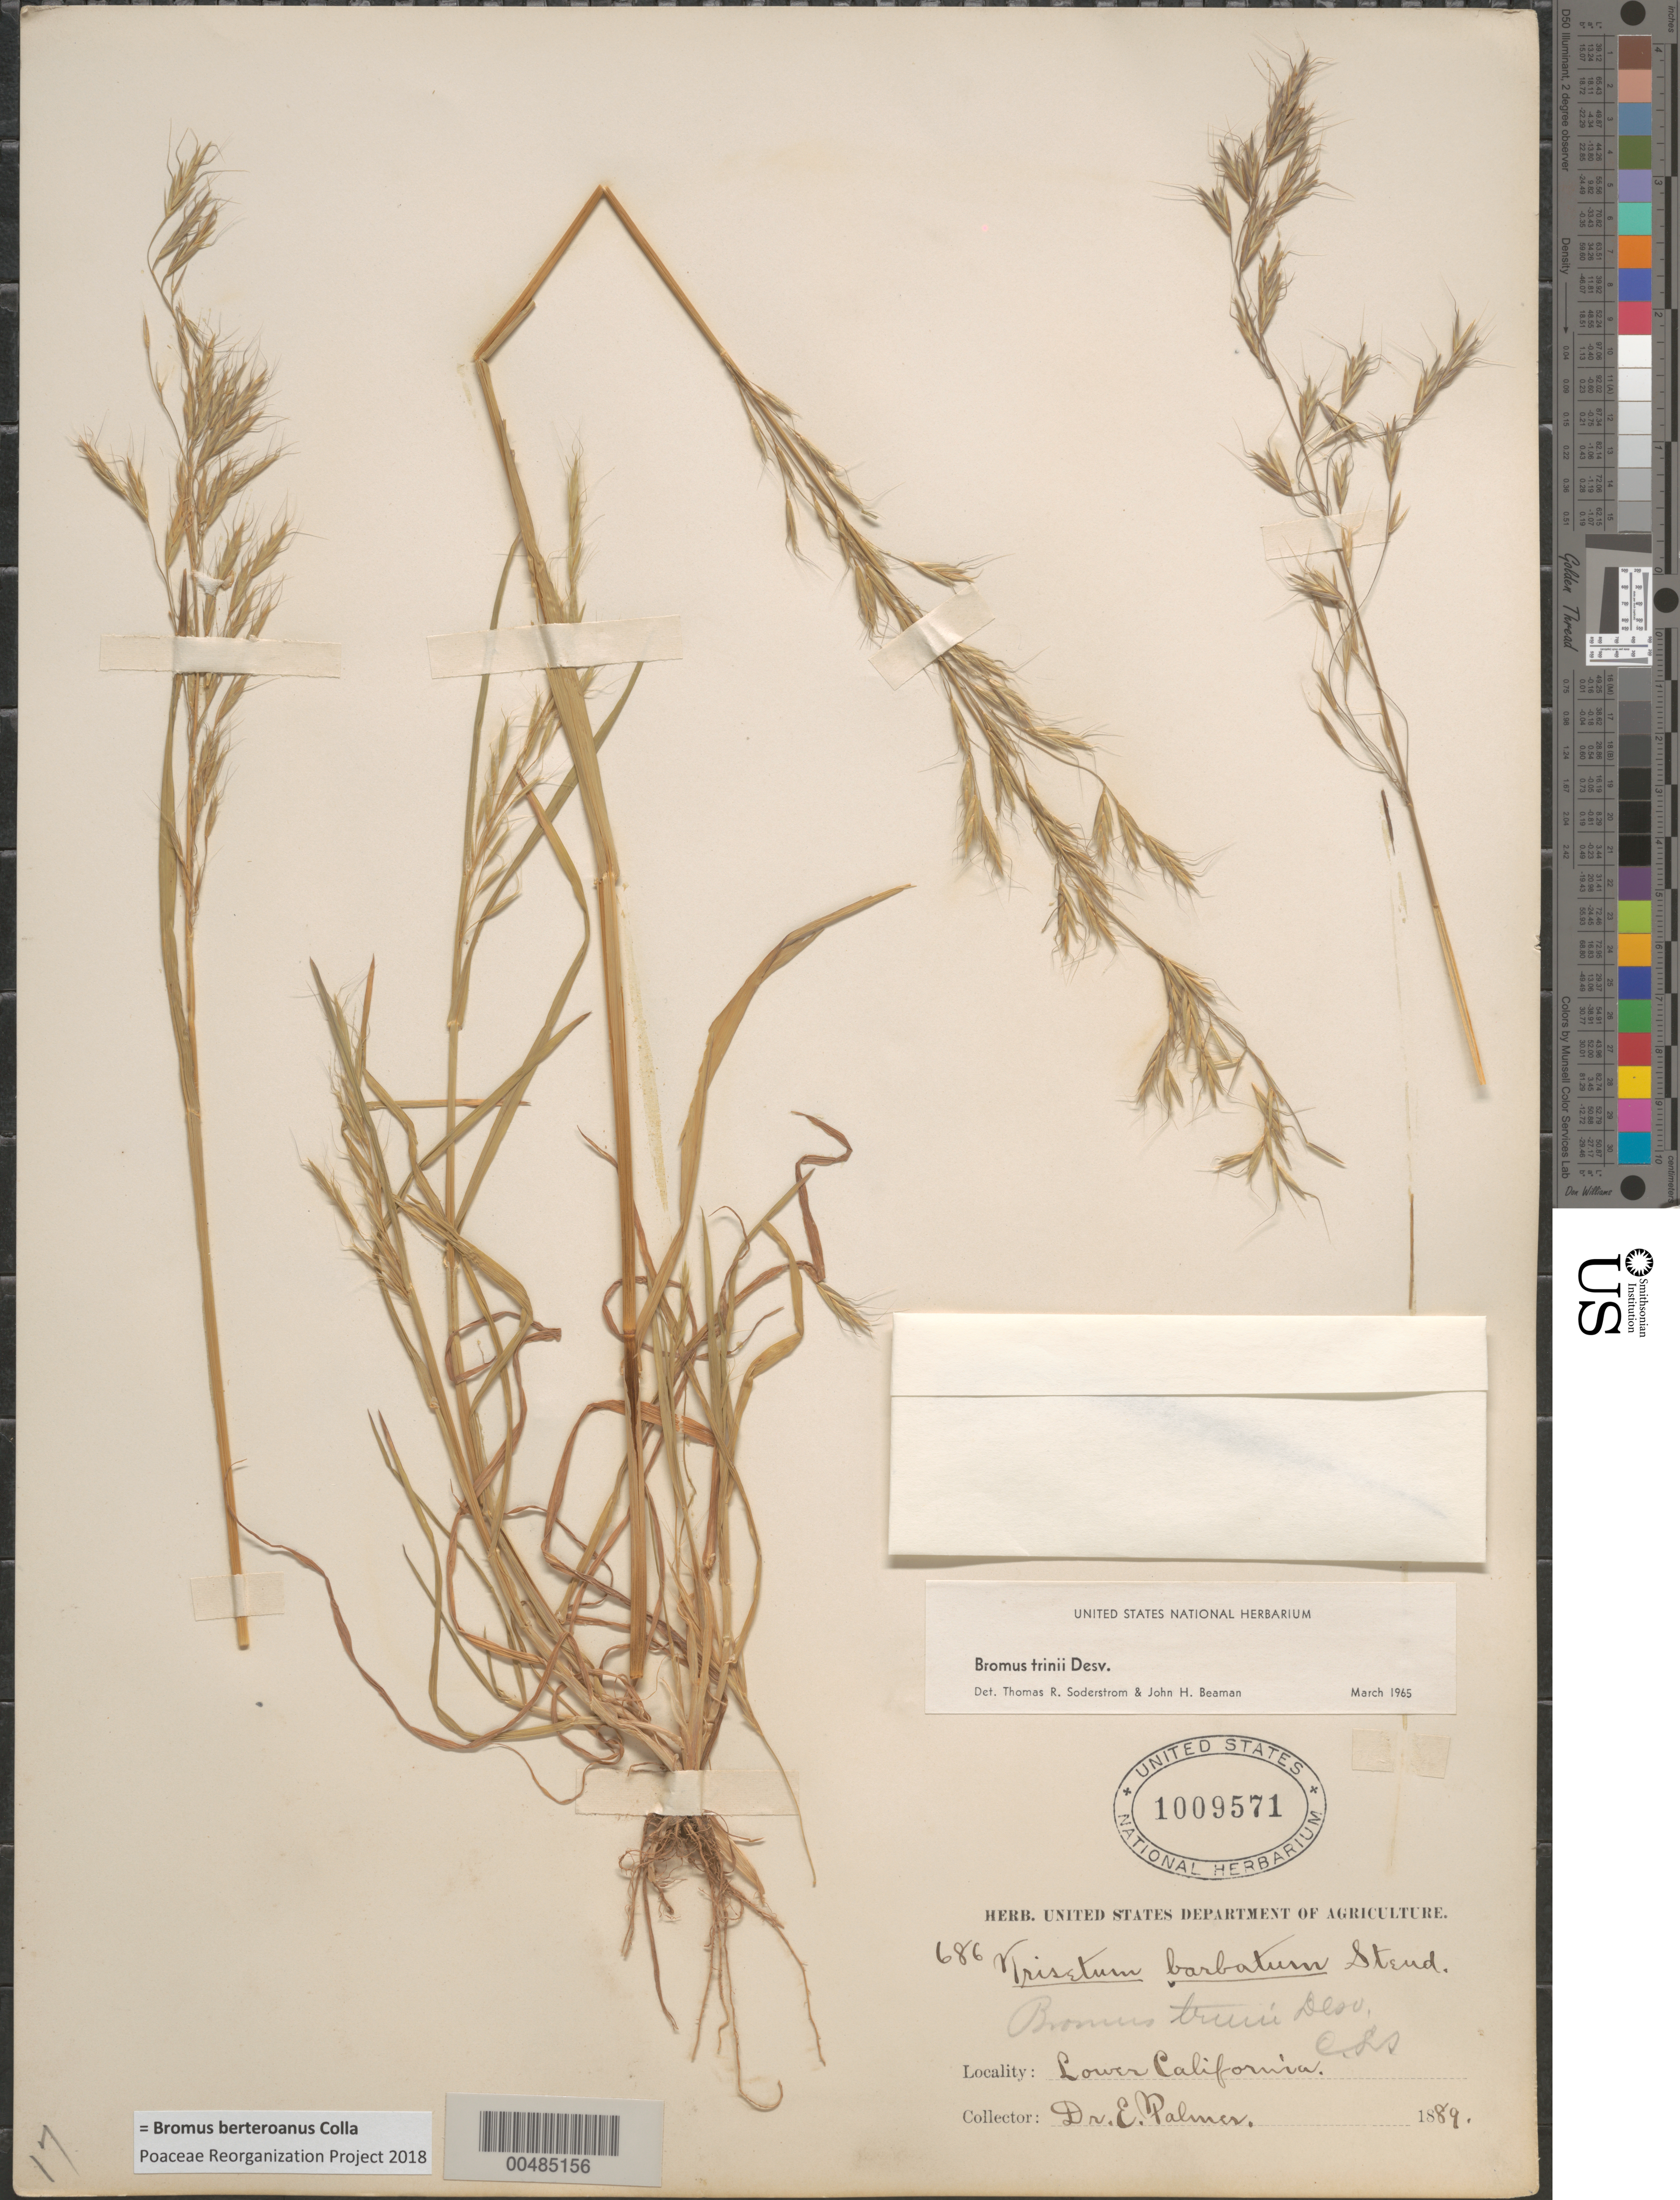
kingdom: Plantae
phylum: Tracheophyta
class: Liliopsida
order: Poales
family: Poaceae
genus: Bromus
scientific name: Bromus berteroanus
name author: Colla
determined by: Poaceae Reorganization Project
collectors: E. Palmer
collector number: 686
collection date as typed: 1889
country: Mexico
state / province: Baja California Norte / Baja California Sur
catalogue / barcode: US 1009571